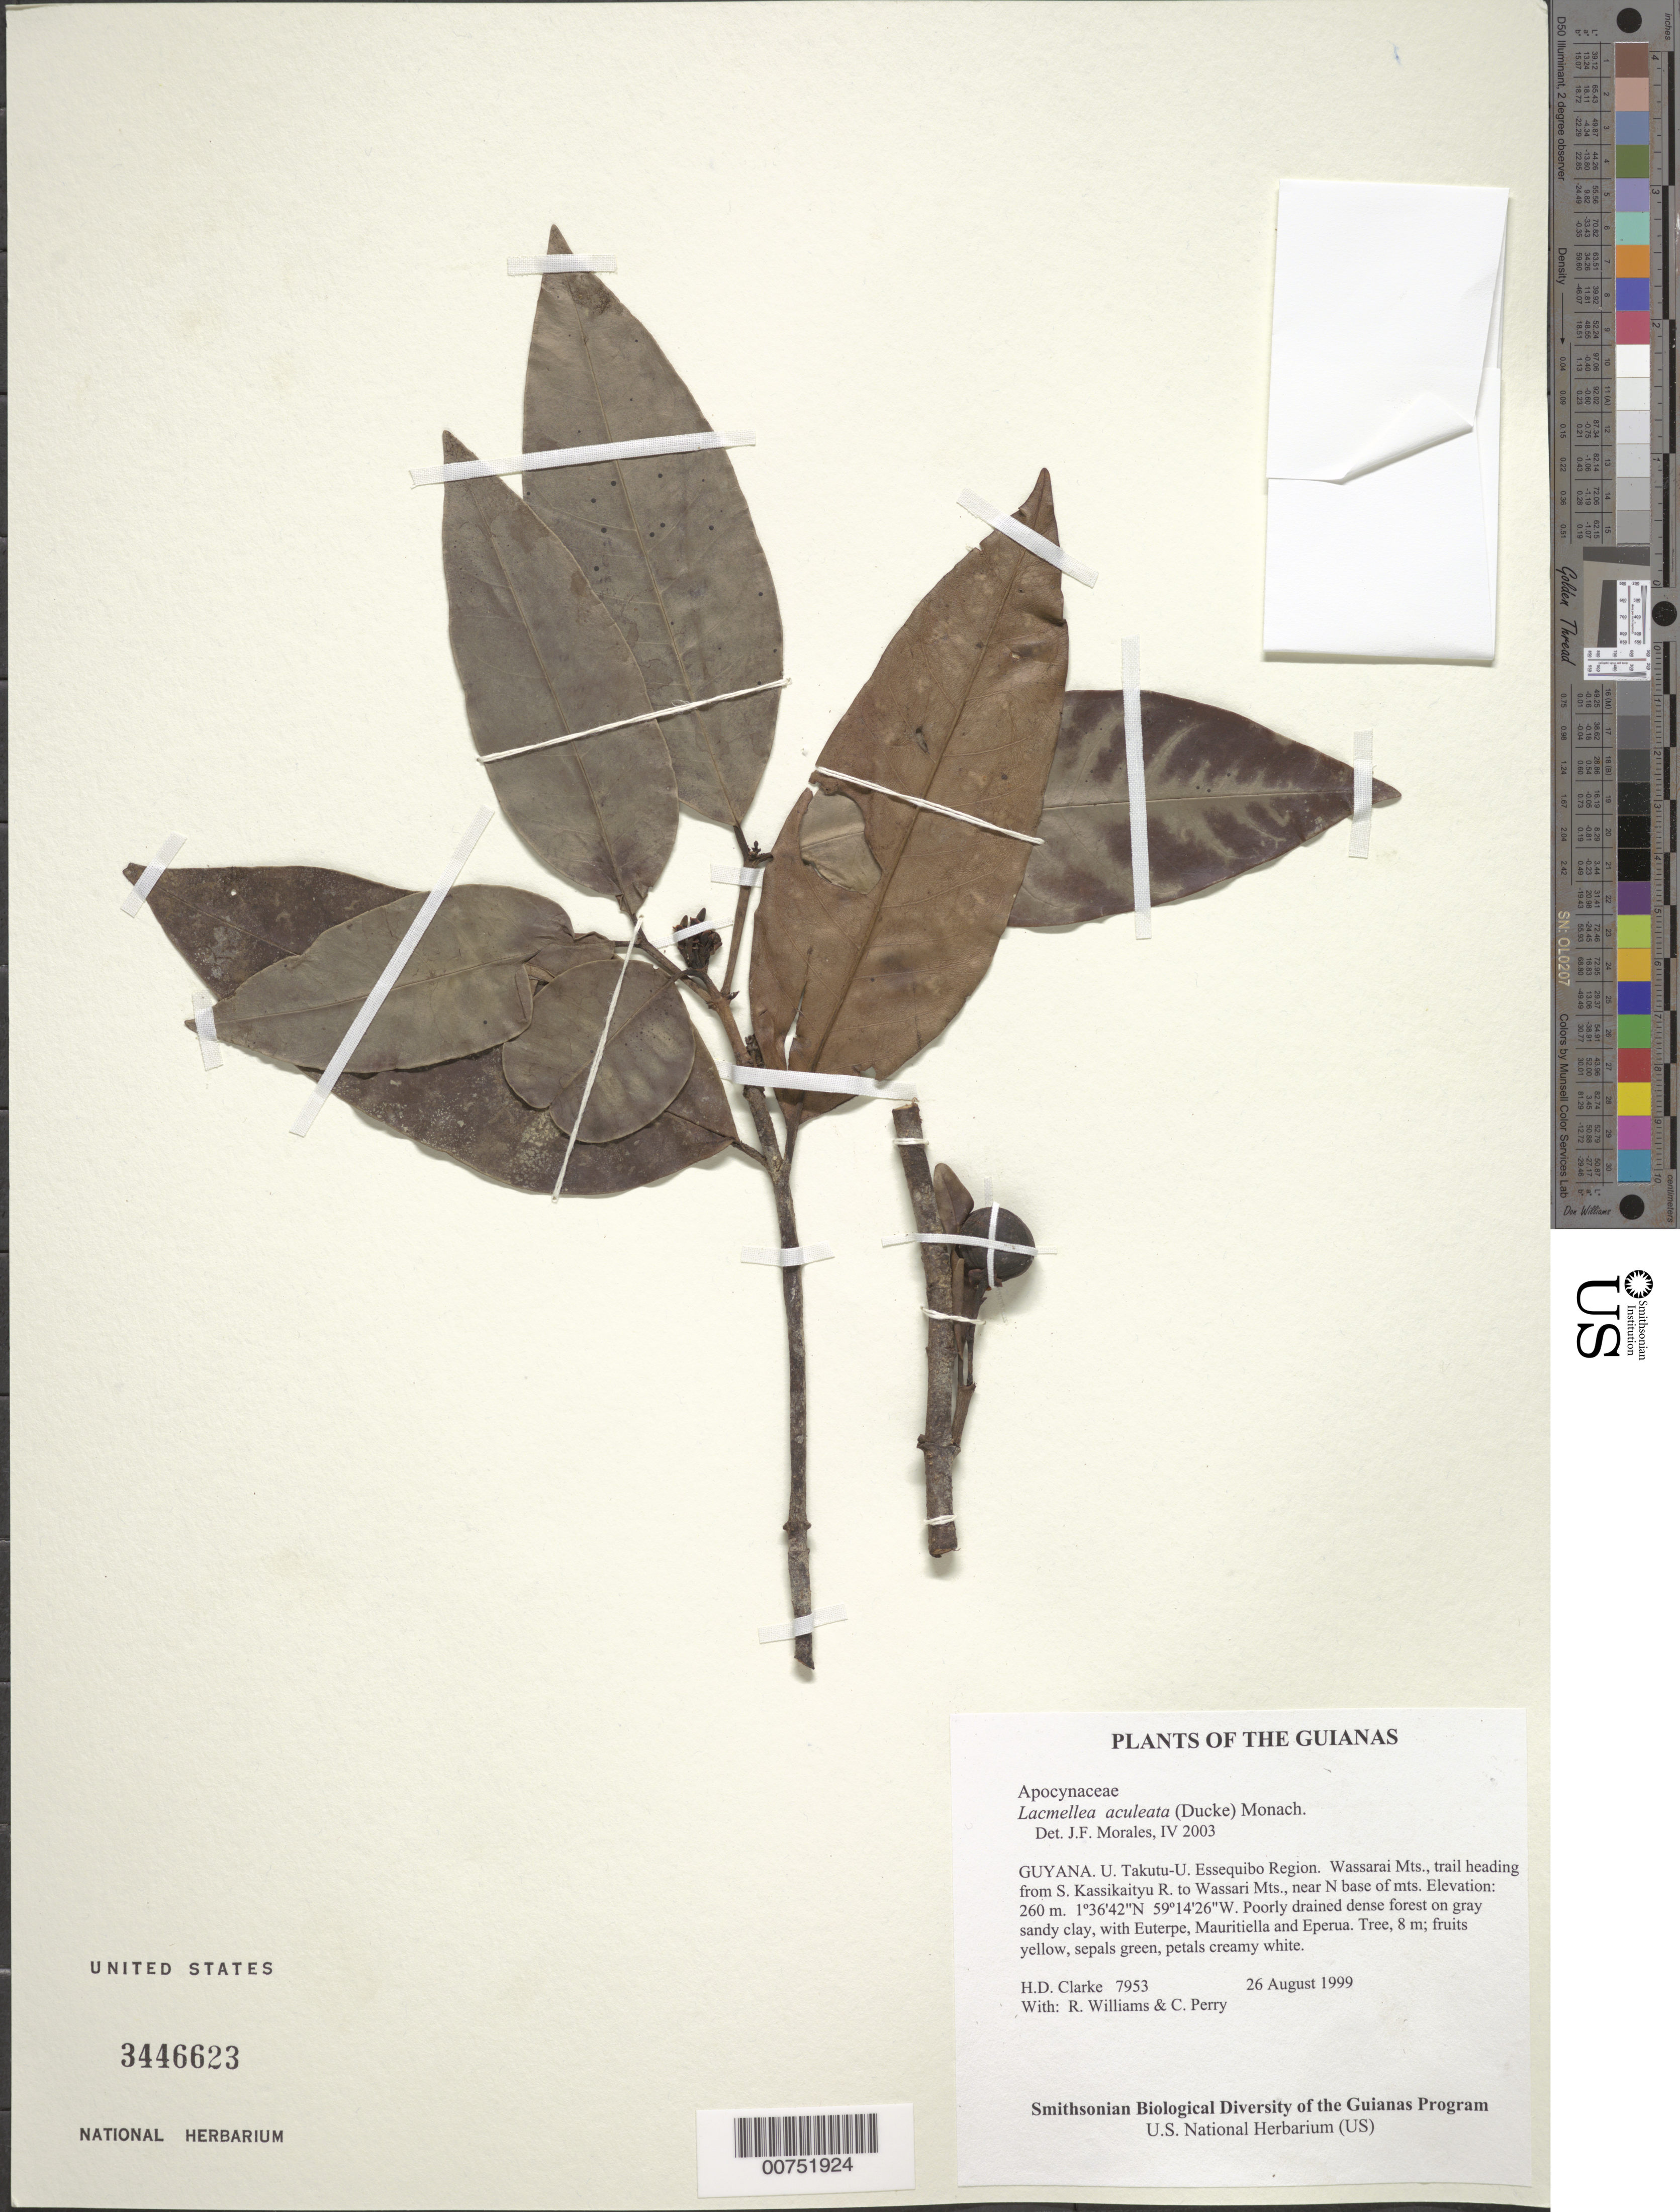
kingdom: Plantae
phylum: Tracheophyta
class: Magnoliopsida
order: Gentianales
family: Apocynaceae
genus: Lacmellea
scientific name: Lacmellea aculeata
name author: (Ducke) Monach.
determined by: Morales, J. F.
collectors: H. D. Clarke, R. Williams & C. Perry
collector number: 7953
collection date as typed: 26 August 1999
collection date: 1999-08-26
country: Guyana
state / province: U. Takutu-U. Essequibo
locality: Wassarai Mts., trail heading from S. Kassikaityu R. to Wassari Mts., near N base of mts.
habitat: Poorly drained dense forest on gray sandy clay, with Euterpe, Mauritiella and Eperua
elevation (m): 260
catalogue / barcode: US 3446623